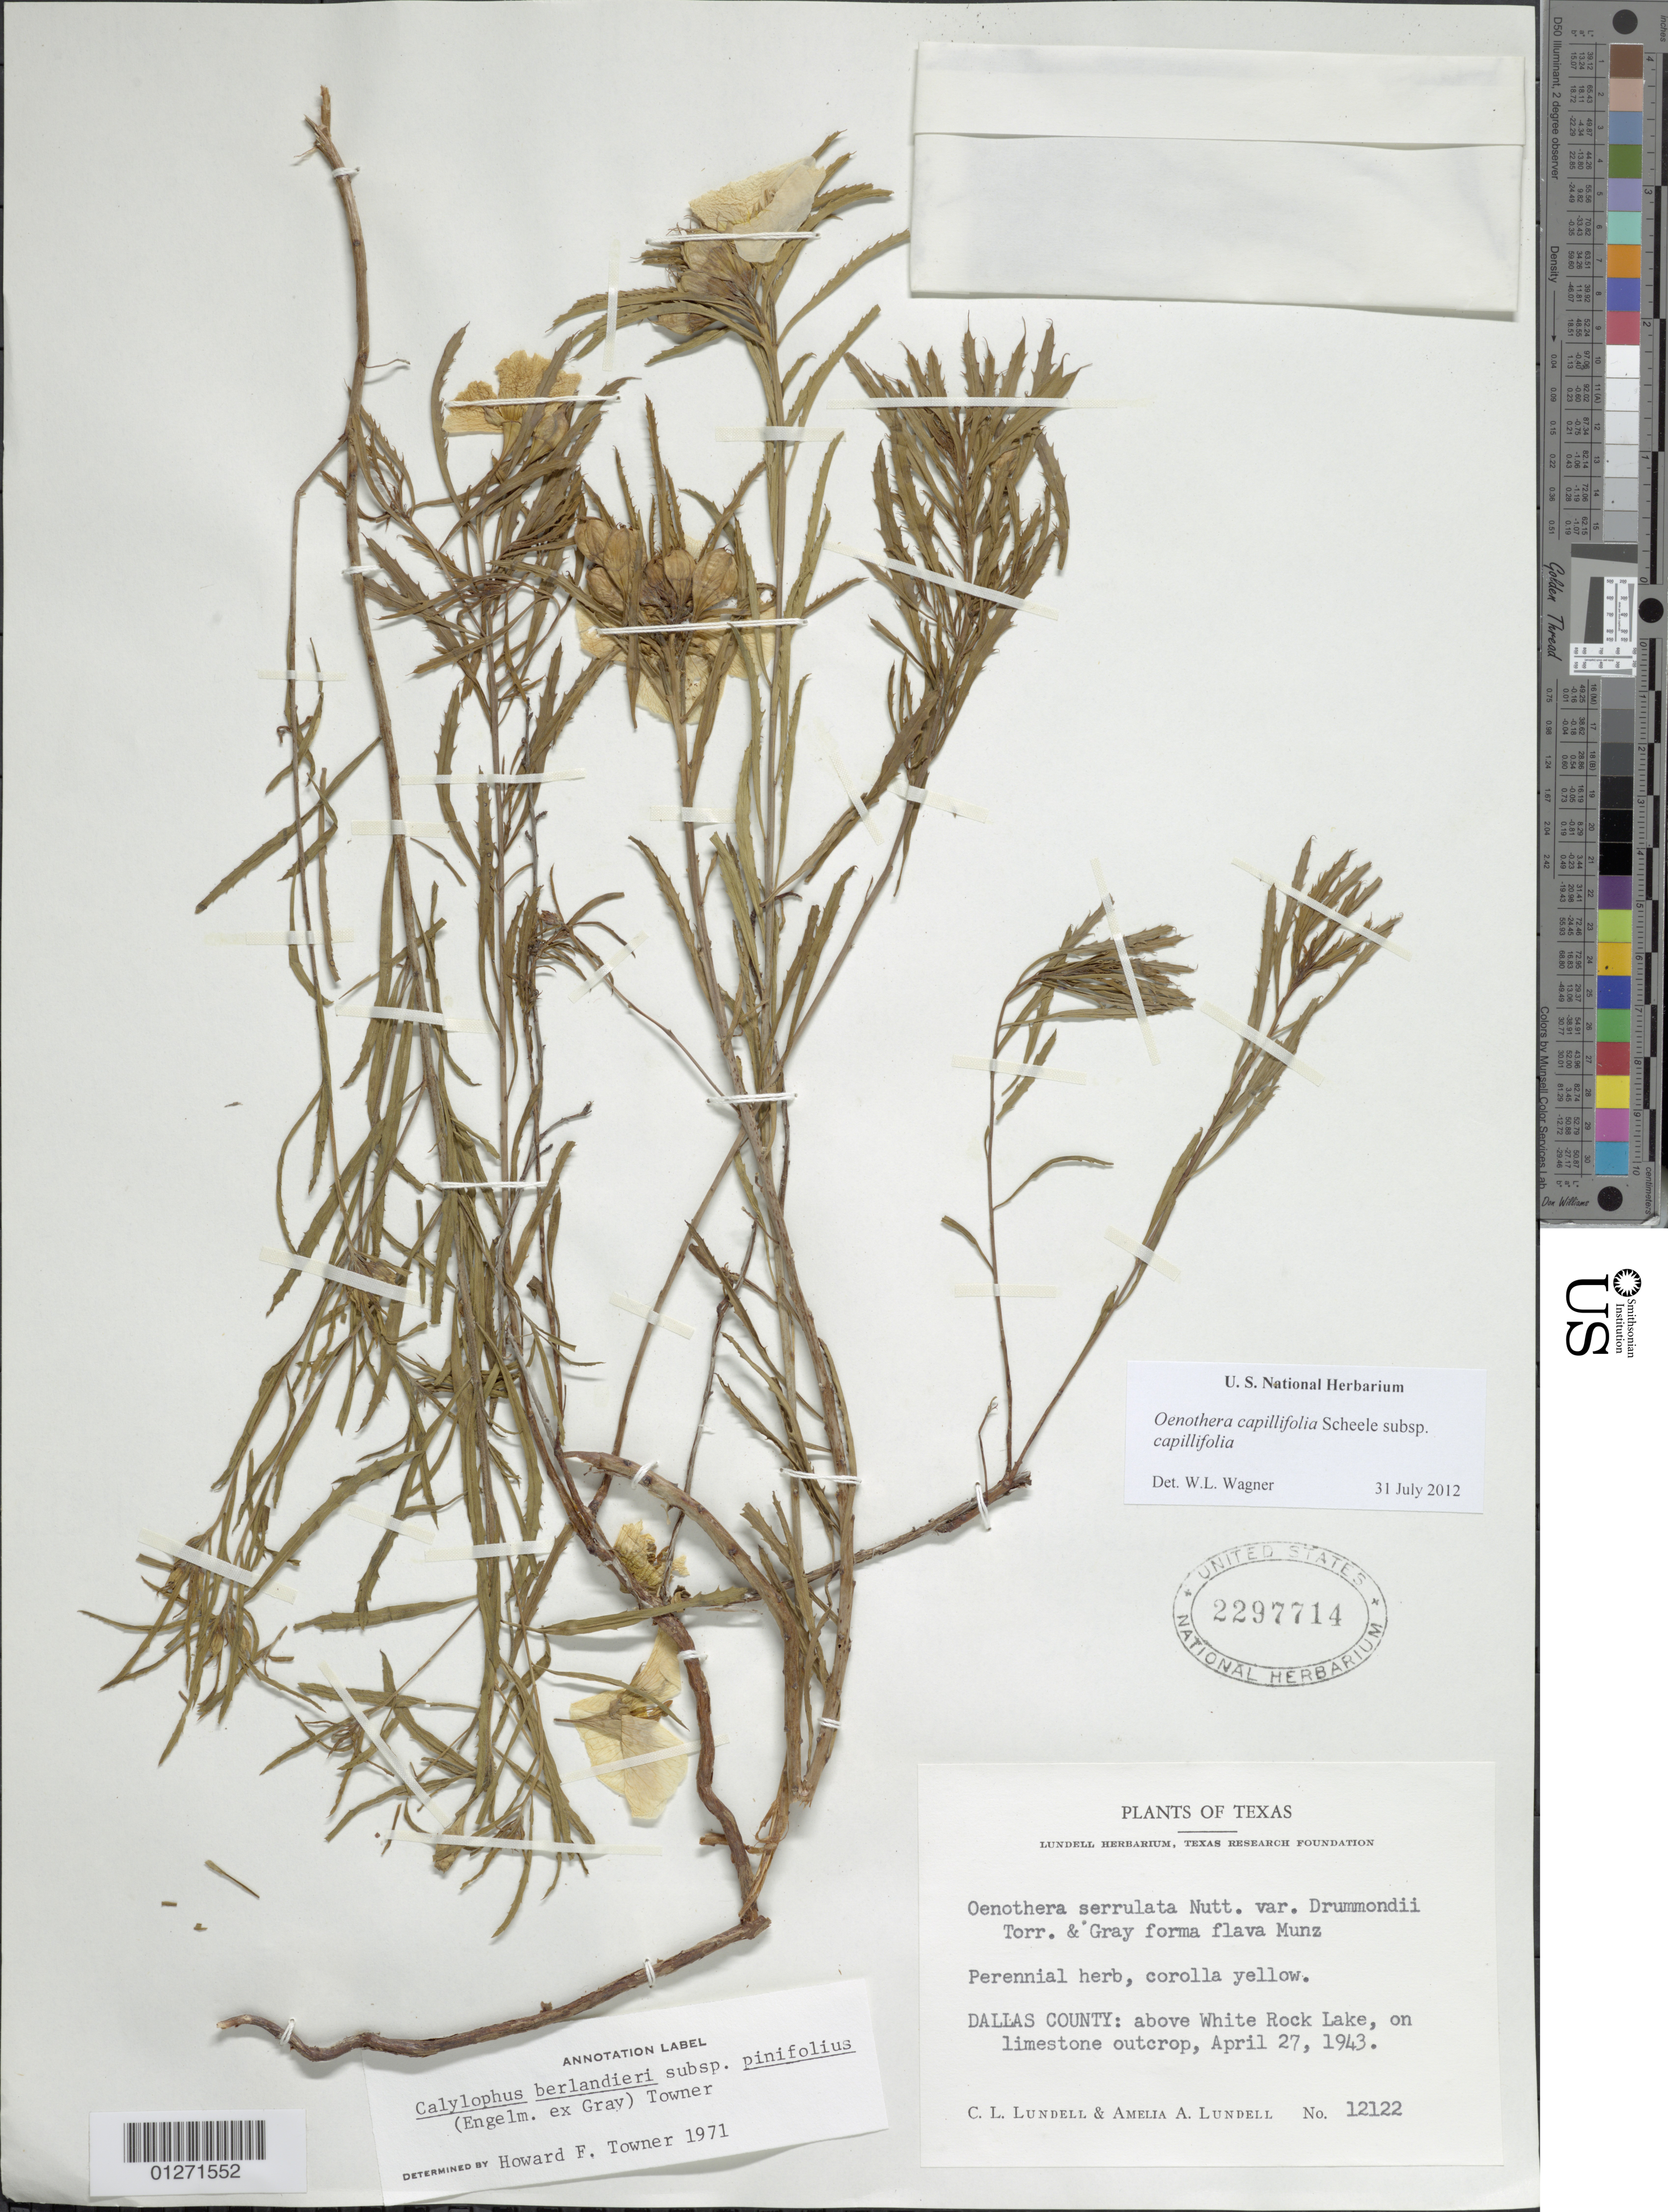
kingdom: Plantae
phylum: Tracheophyta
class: Magnoliopsida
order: Myrtales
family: Onagraceae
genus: Oenothera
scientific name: Oenothera capillifolia subsp. capillifolia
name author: Scheele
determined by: Wagner, W. L., (BOT), Smithsonian Institution - National Museum of Natural History (UNITED STATES)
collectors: C. L. Lundell & A. A. Lundell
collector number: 12122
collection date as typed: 27 Apr 1943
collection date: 1943-04-27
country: United States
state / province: Texas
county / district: Dallas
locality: White Rock Lake, Dallas.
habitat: Limestone outcrope.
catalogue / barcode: US 2297714